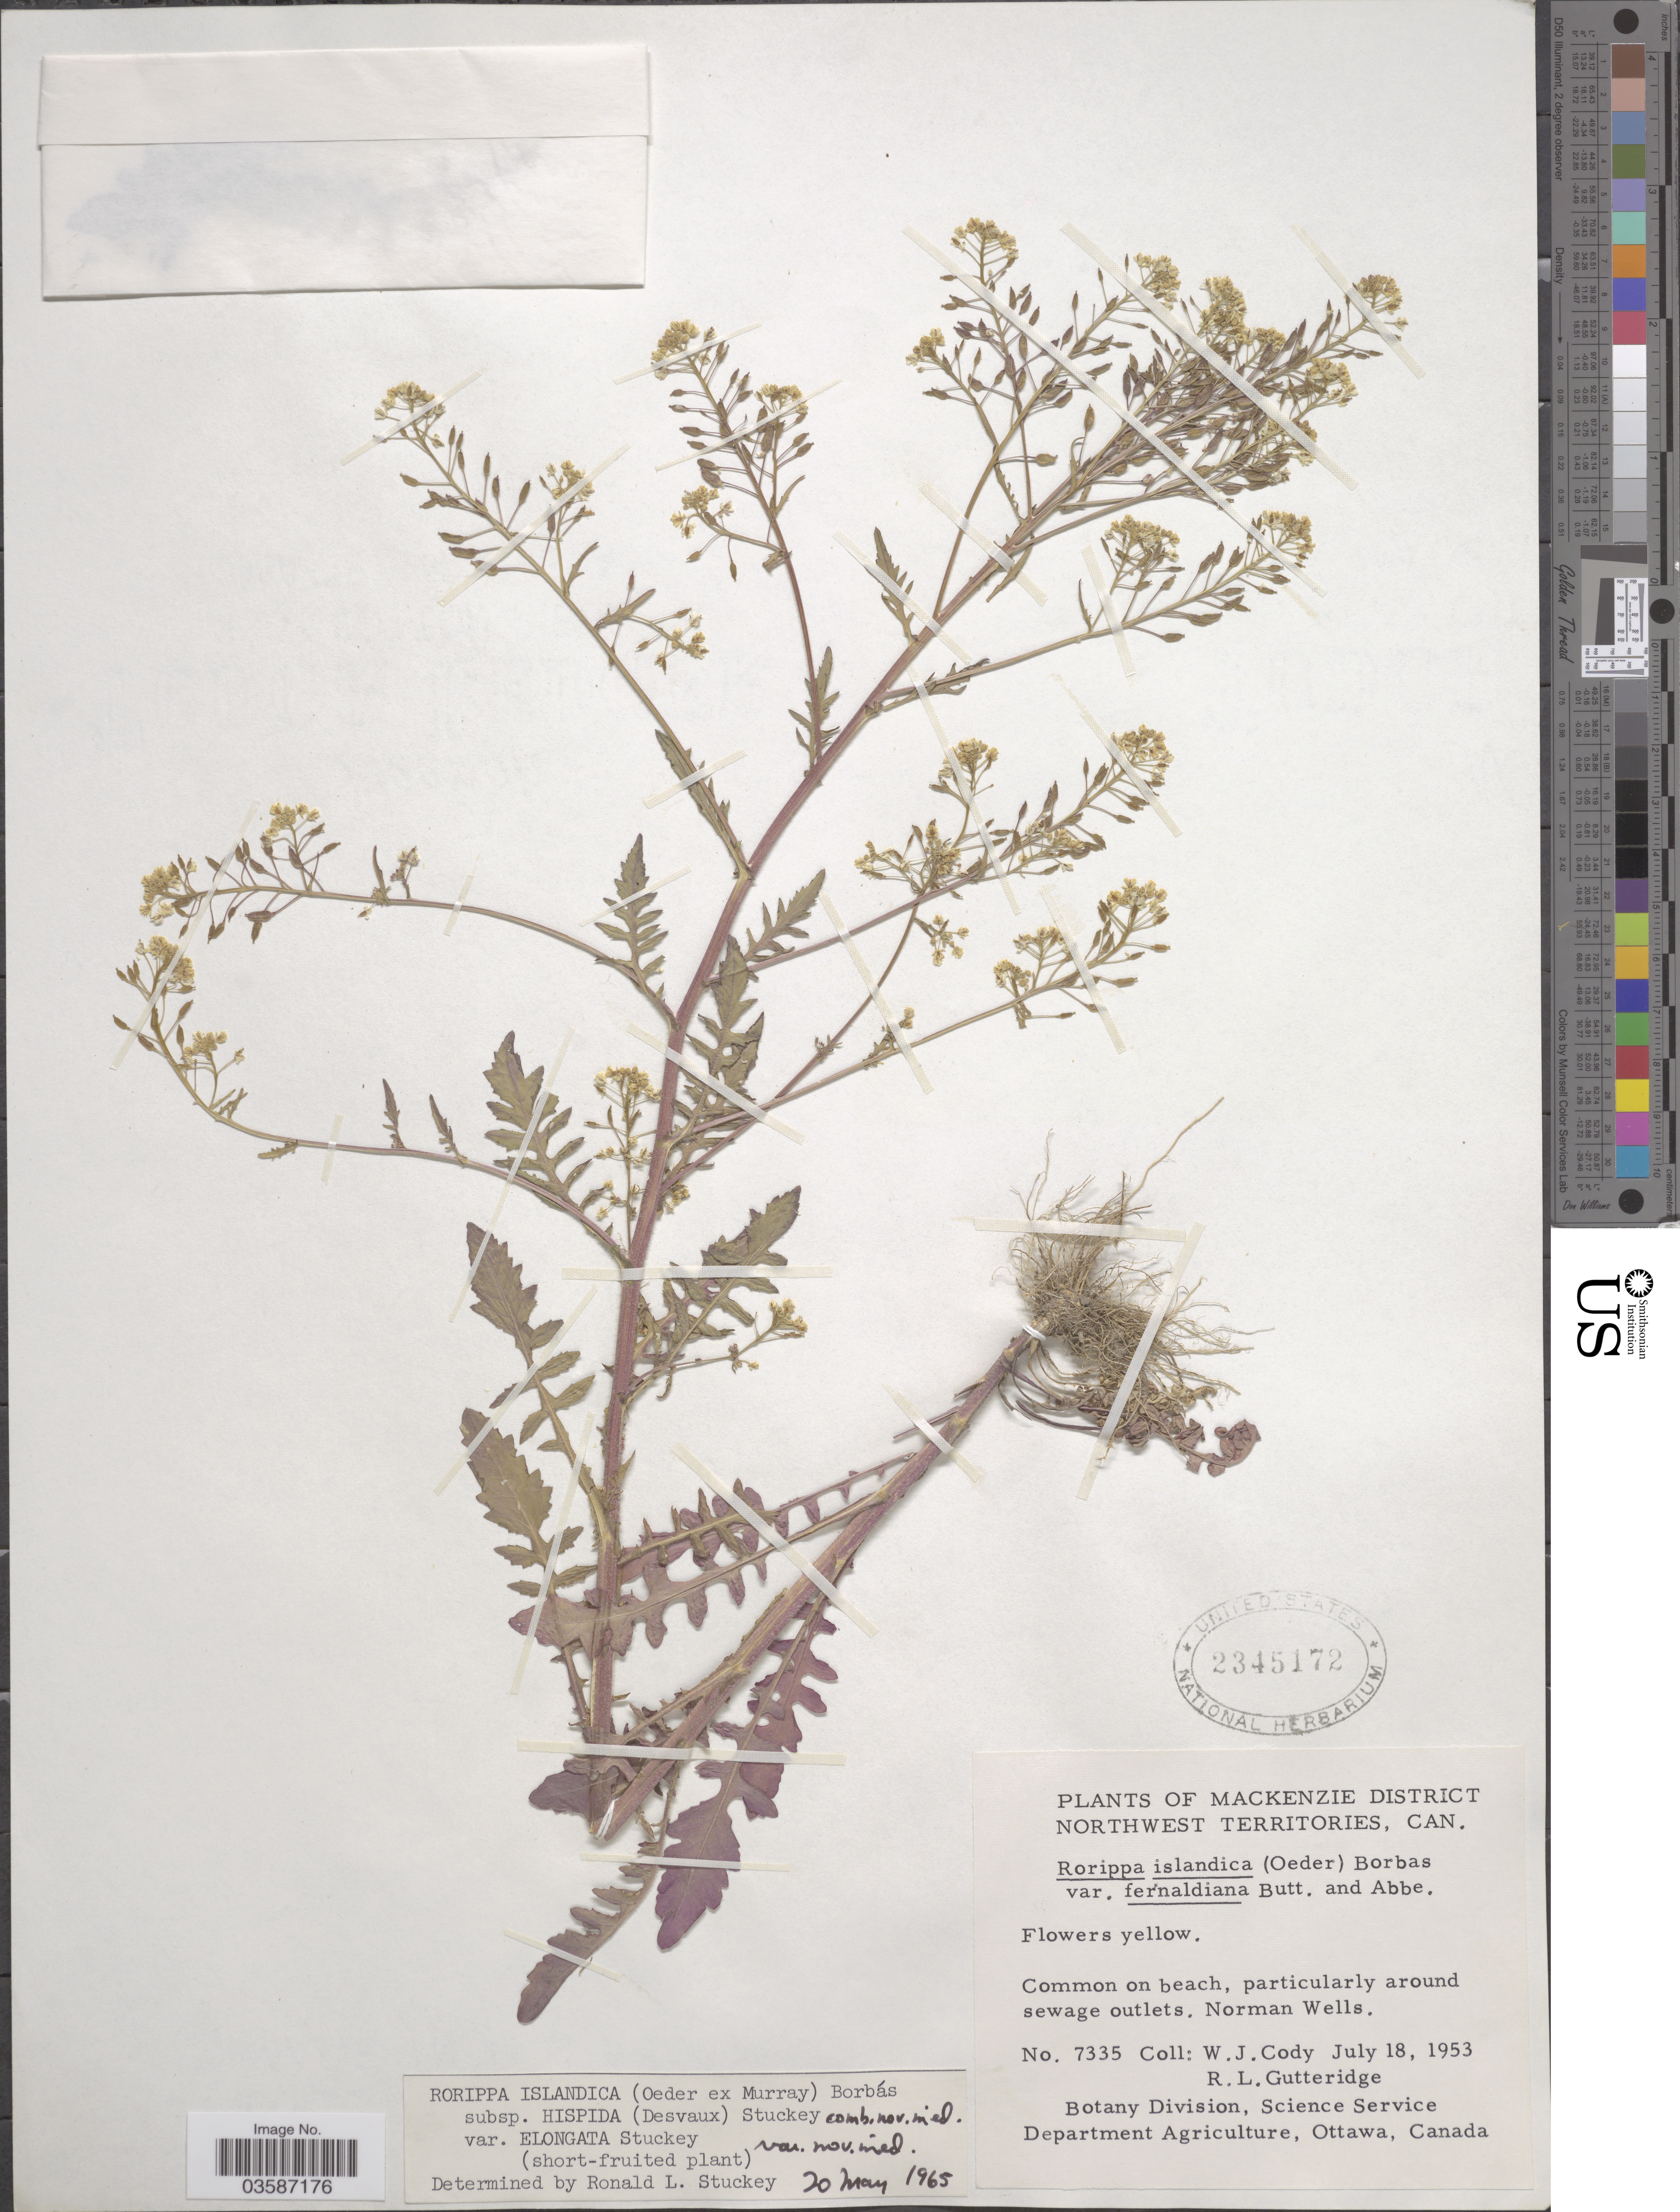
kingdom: Plantae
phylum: Tracheophyta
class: Magnoliopsida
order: Brassicales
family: Brassicaceae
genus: Rorippa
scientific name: Rorippa islandica var. elongata Stuckey var. nov. ined.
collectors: W. Cody & R. Gutteridge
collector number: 7335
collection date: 1953-07-18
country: Canada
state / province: Northwest Territories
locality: Mackenzie District. Norman Wells.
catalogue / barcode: US 2345172